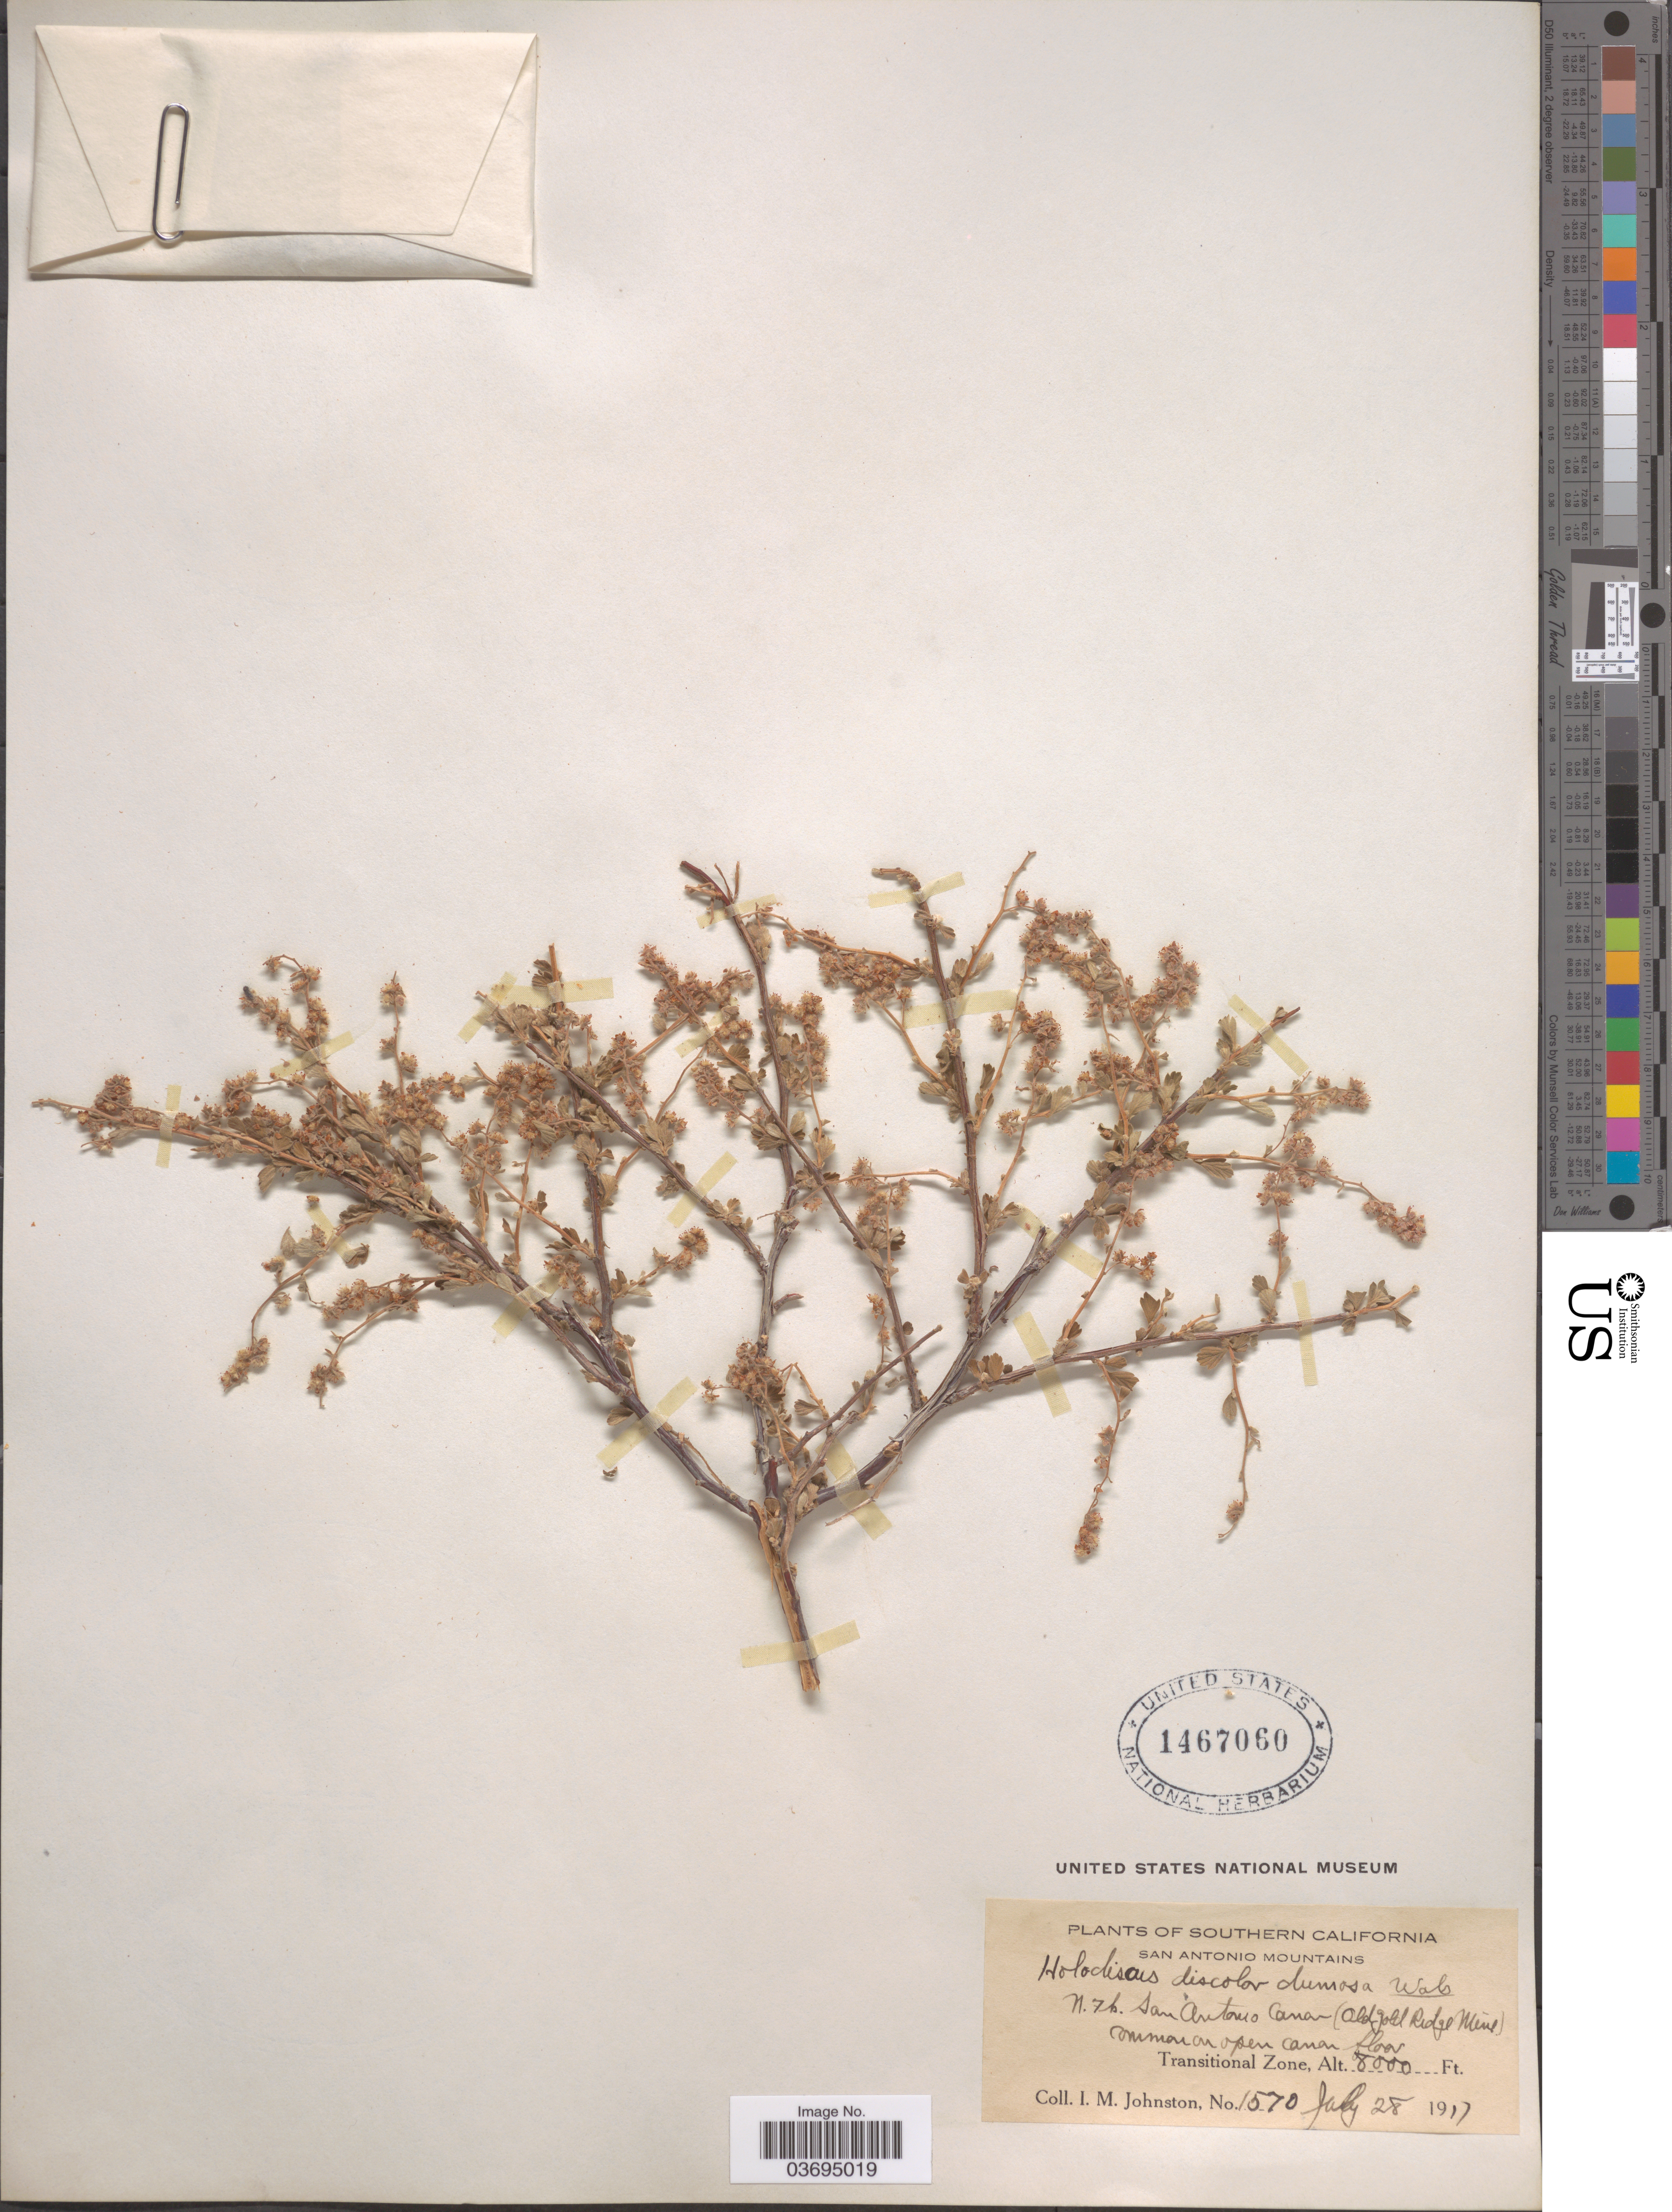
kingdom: Plantae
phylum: Tracheophyta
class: Magnoliopsida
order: Rosales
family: Rosaceae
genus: Holodiscus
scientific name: Holodiscus discolor var. microphyllus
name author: (Rydb.) Jeps.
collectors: I.M. Johnston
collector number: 1570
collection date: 1917-07-28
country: United States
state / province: California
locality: Southern California. San Antonio Mountains. San Antonio Canon (Old gold Ridge Mine). Transitional Zone.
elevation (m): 2438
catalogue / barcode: US 1467060